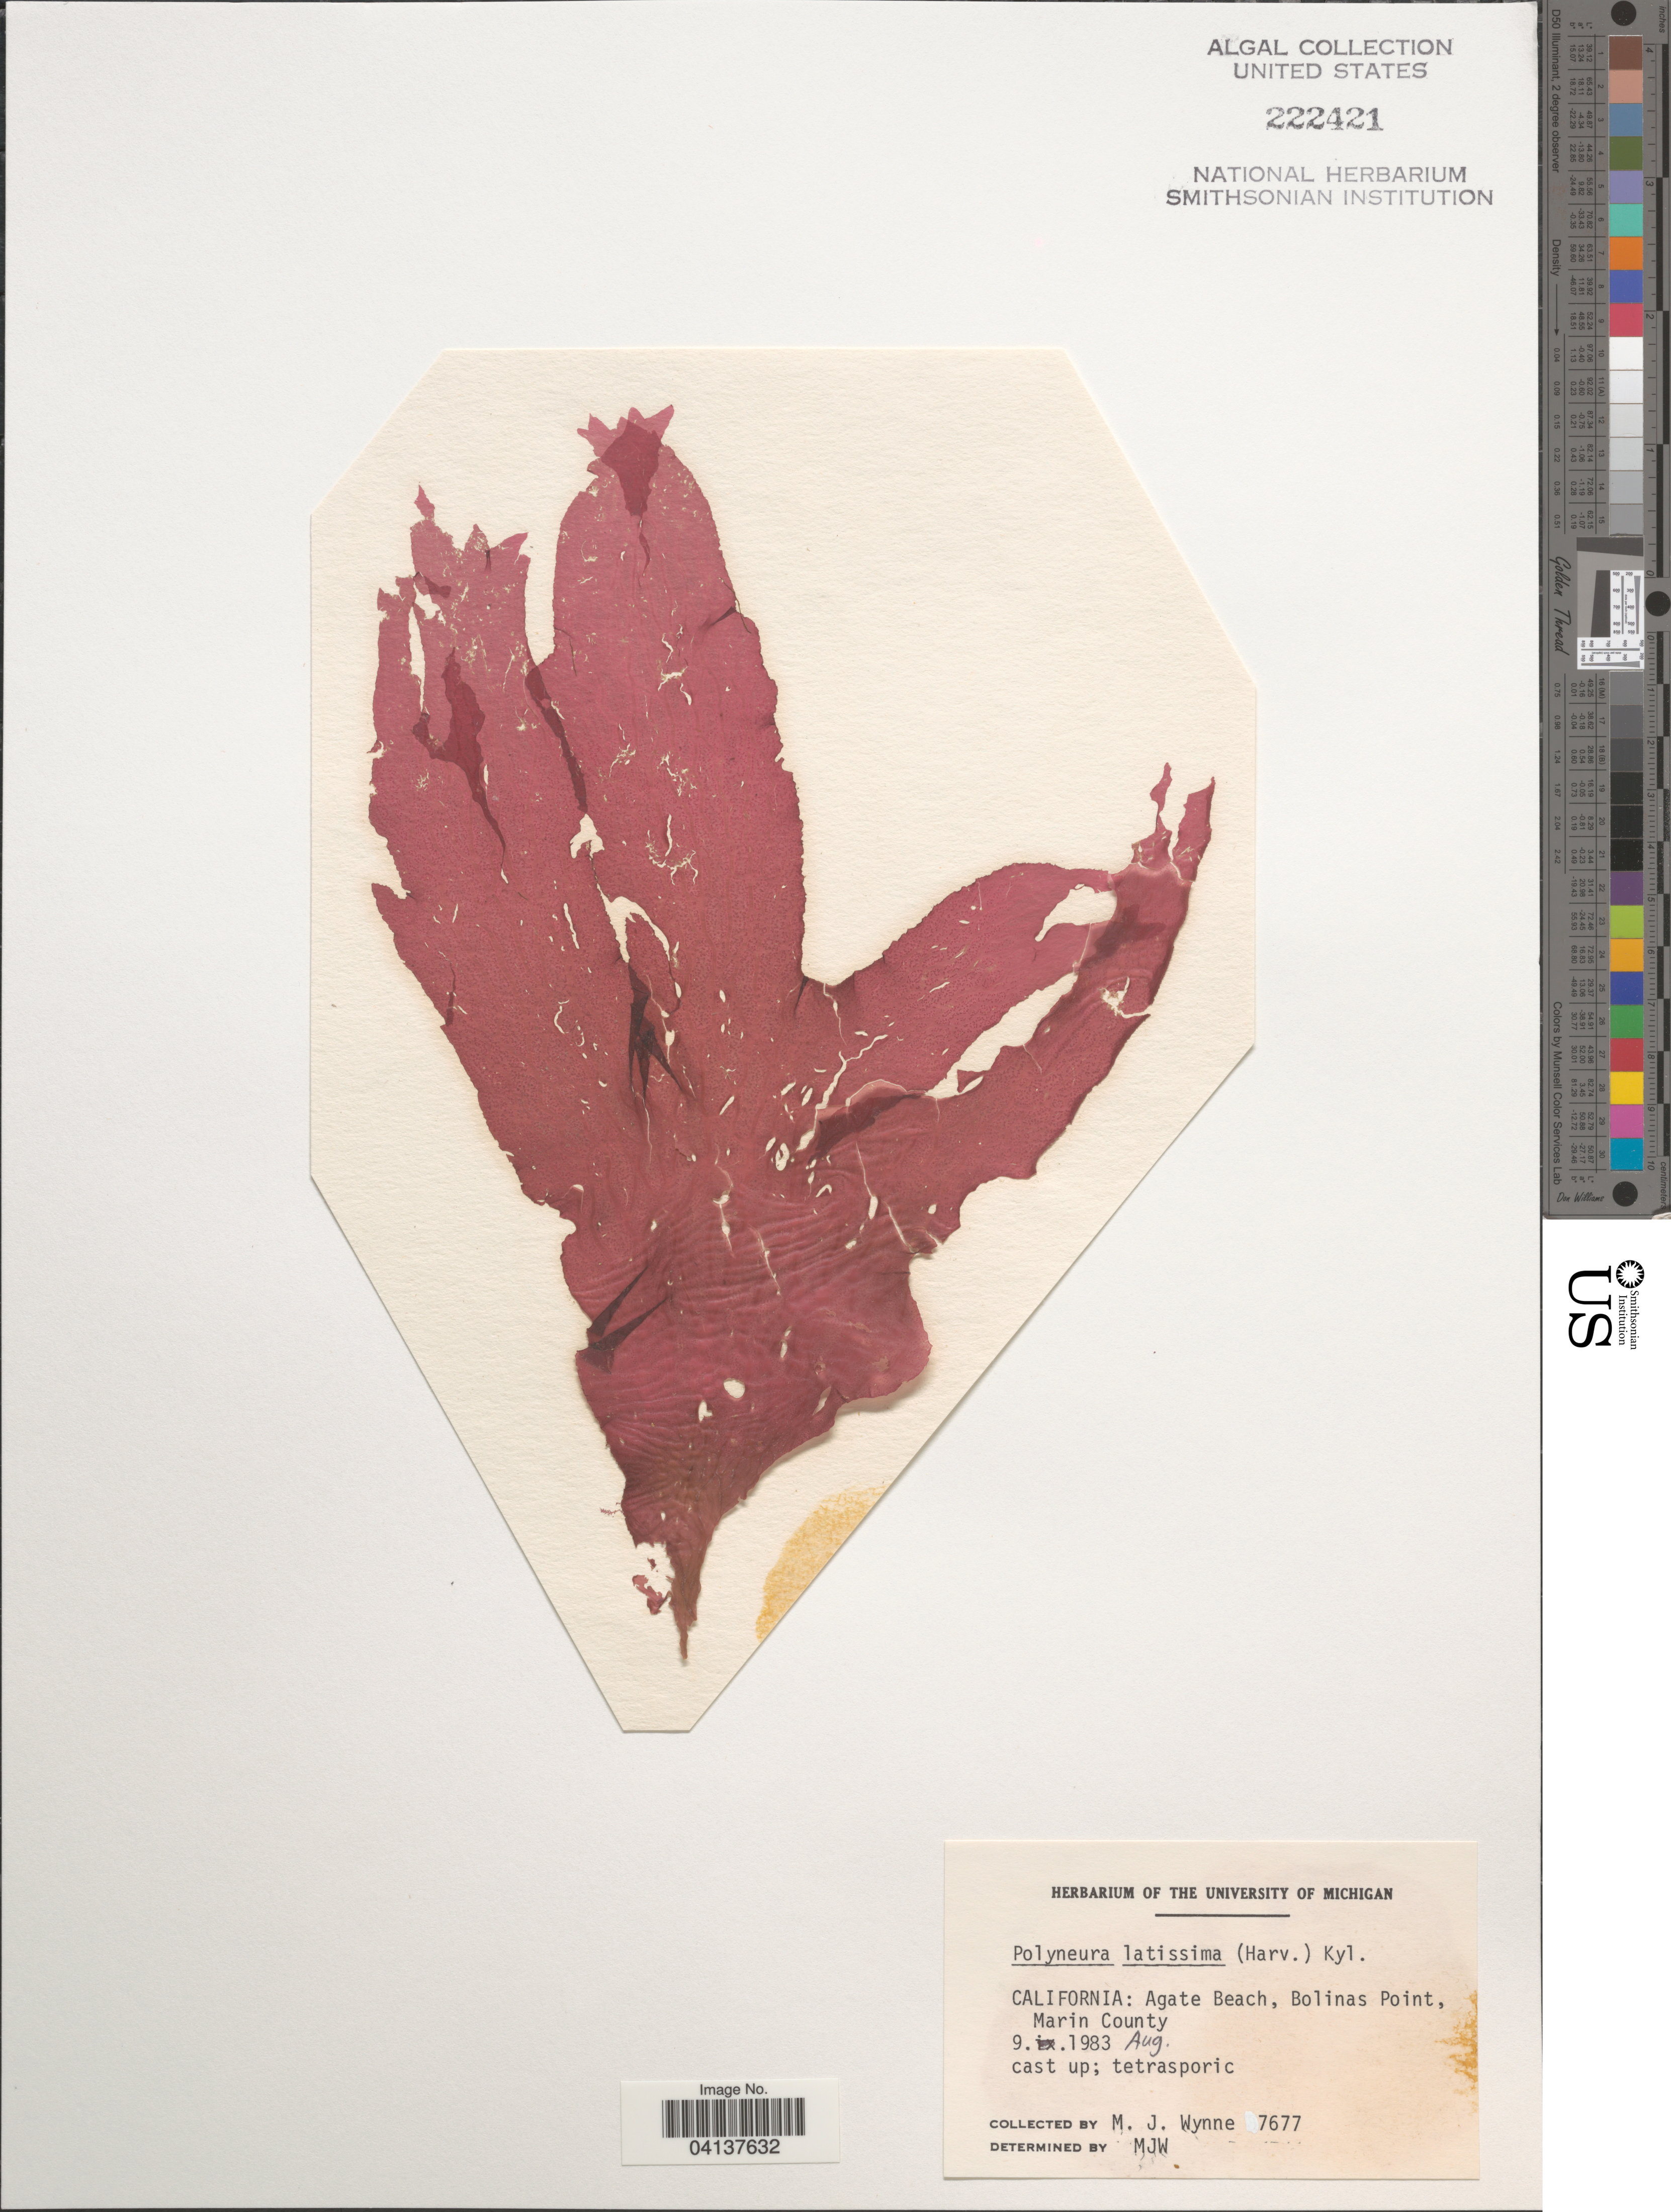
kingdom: Plantae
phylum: Rhodophyta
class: Florideophyceae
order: Ceramiales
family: Delesseriaceae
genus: Polyneura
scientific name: Polyneura latissima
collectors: M.J. Wynne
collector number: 7677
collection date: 1983-08-09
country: United States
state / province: California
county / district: Marin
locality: Agate Beach, Bolinas Point, Marin County.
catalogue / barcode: US 222421